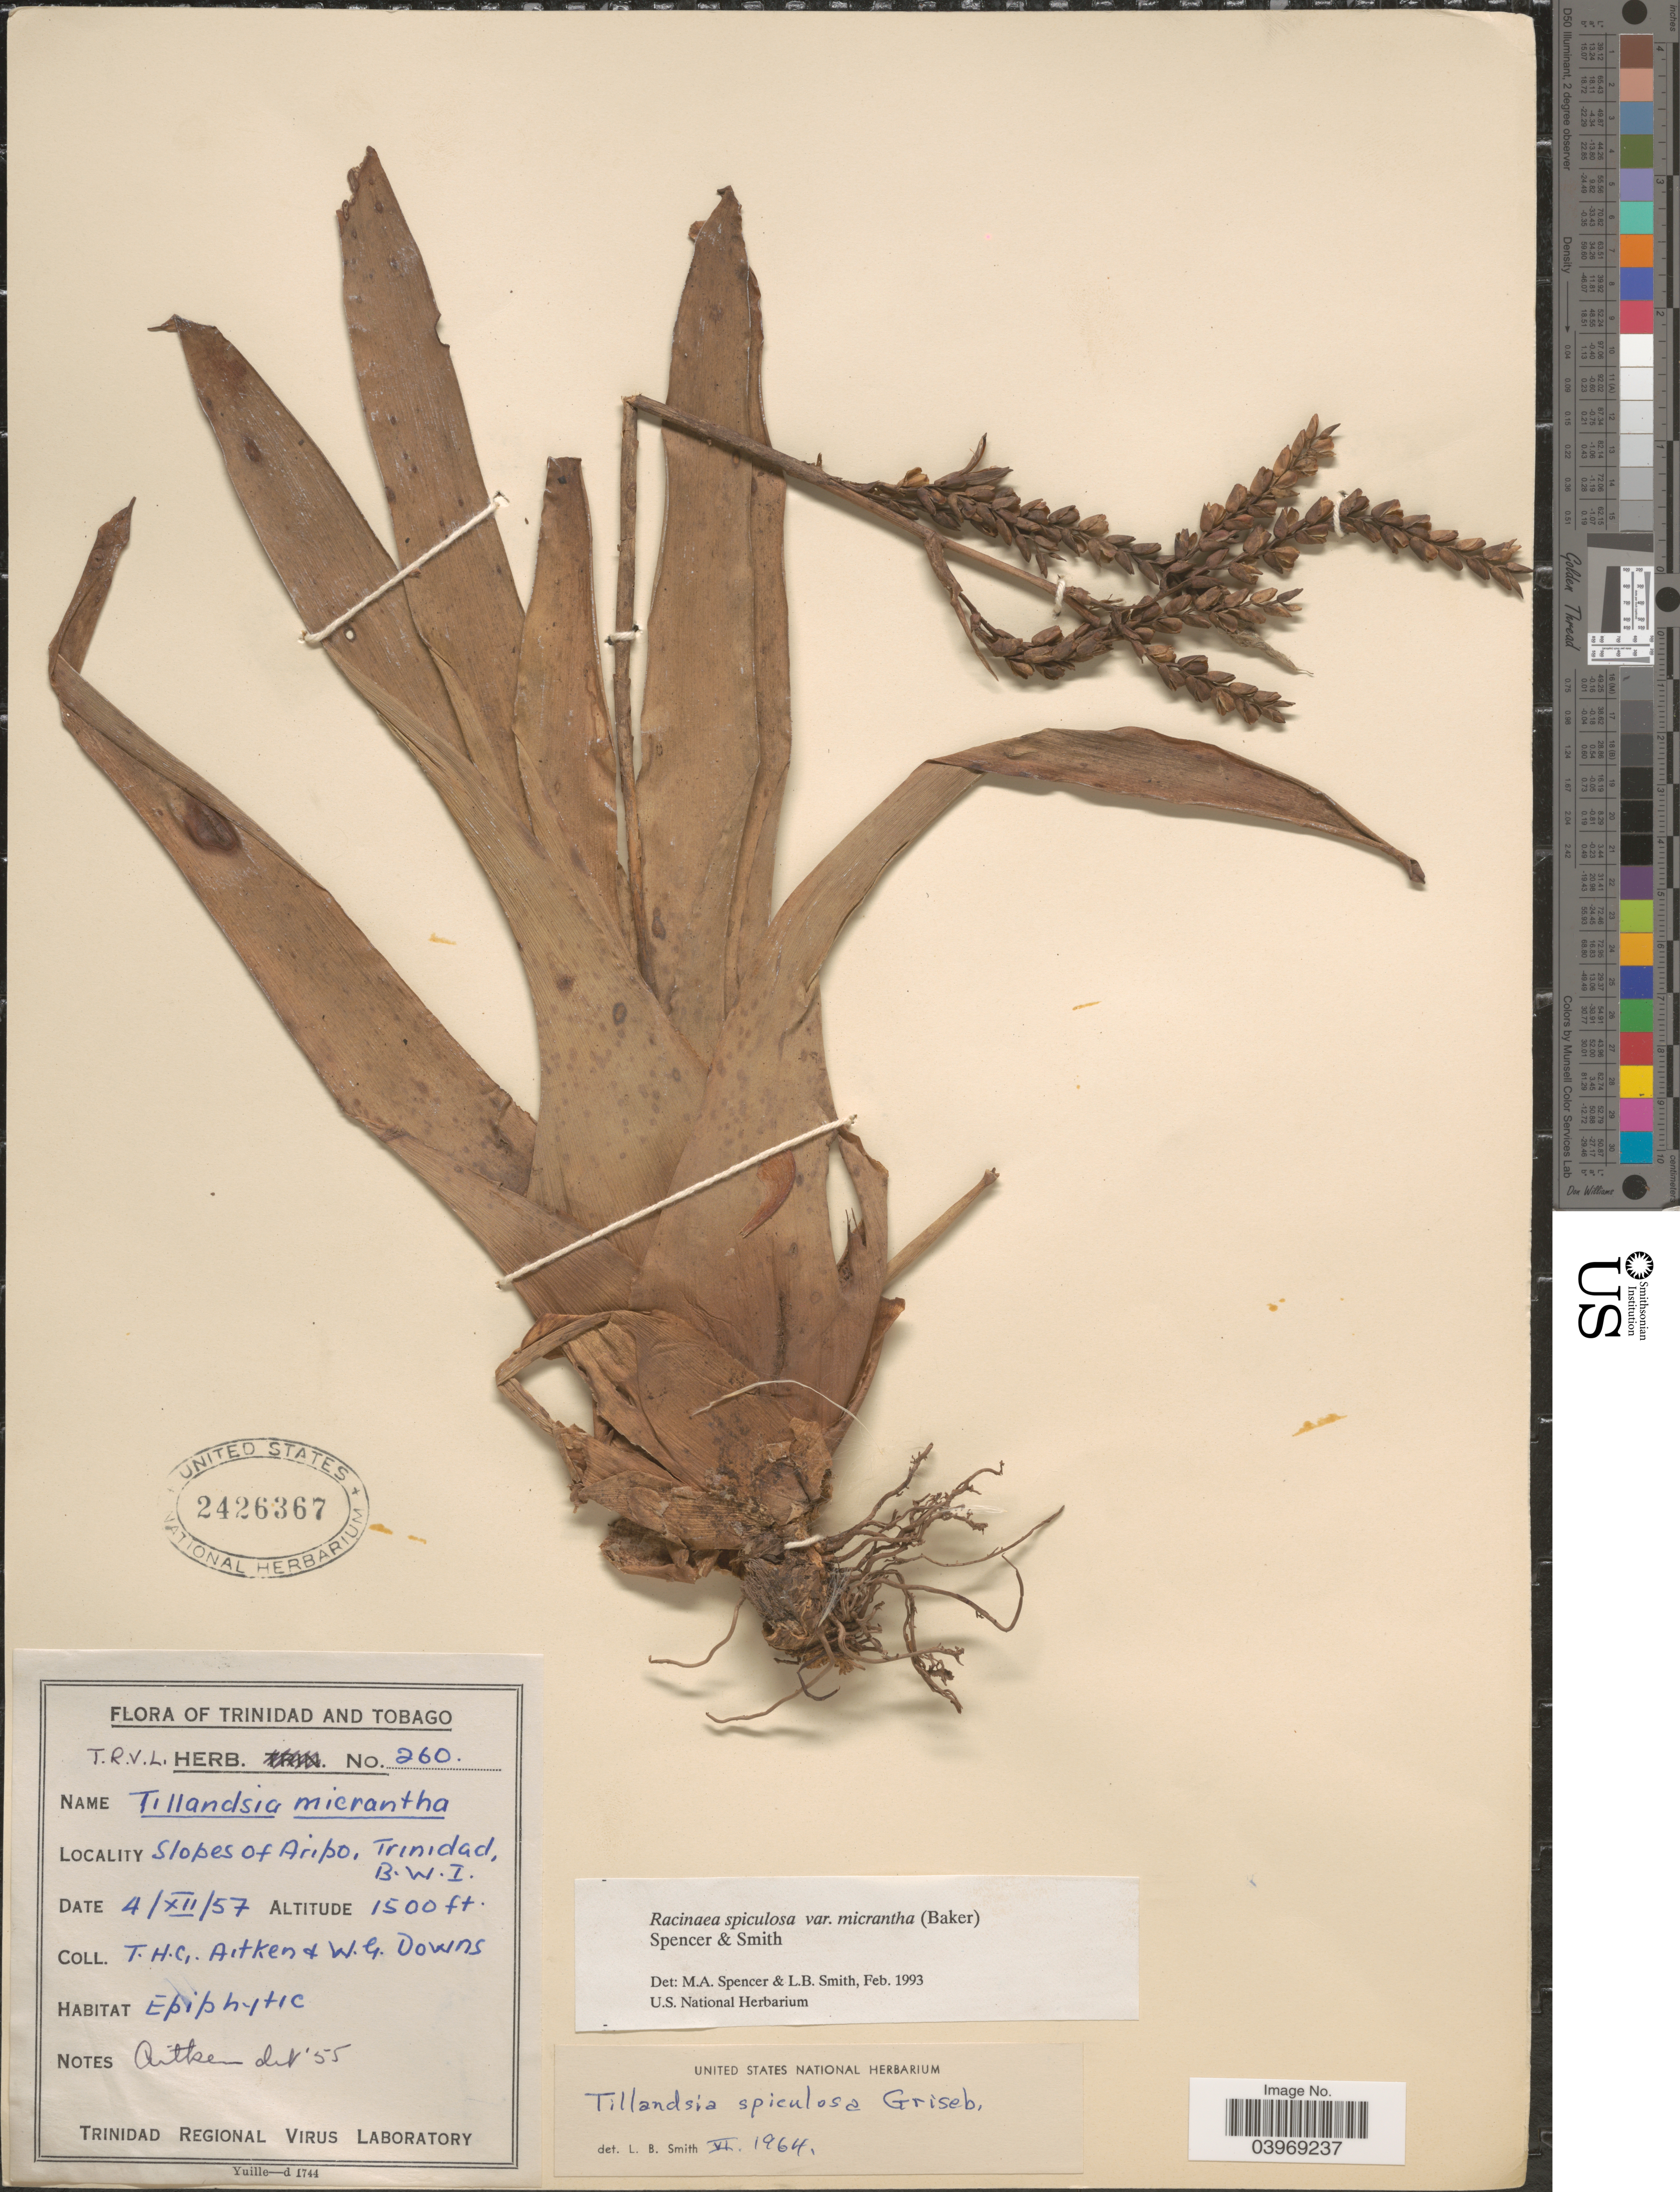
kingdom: Plantae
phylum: Tracheophyta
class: Liliopsida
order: Poales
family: Bromeliaceae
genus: Racinaea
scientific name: Racinaea spiculosa var. micrantha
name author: (Baker) M.A. Spencer & L.B. Sm.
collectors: T. Aitken & W. G. Downs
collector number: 260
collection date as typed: Transcribed d/m/y: 4/12/57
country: Trinidad and Tobago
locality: Slopes of Aripo, Trinidad, B.W.I.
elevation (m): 457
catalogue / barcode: US 2426367